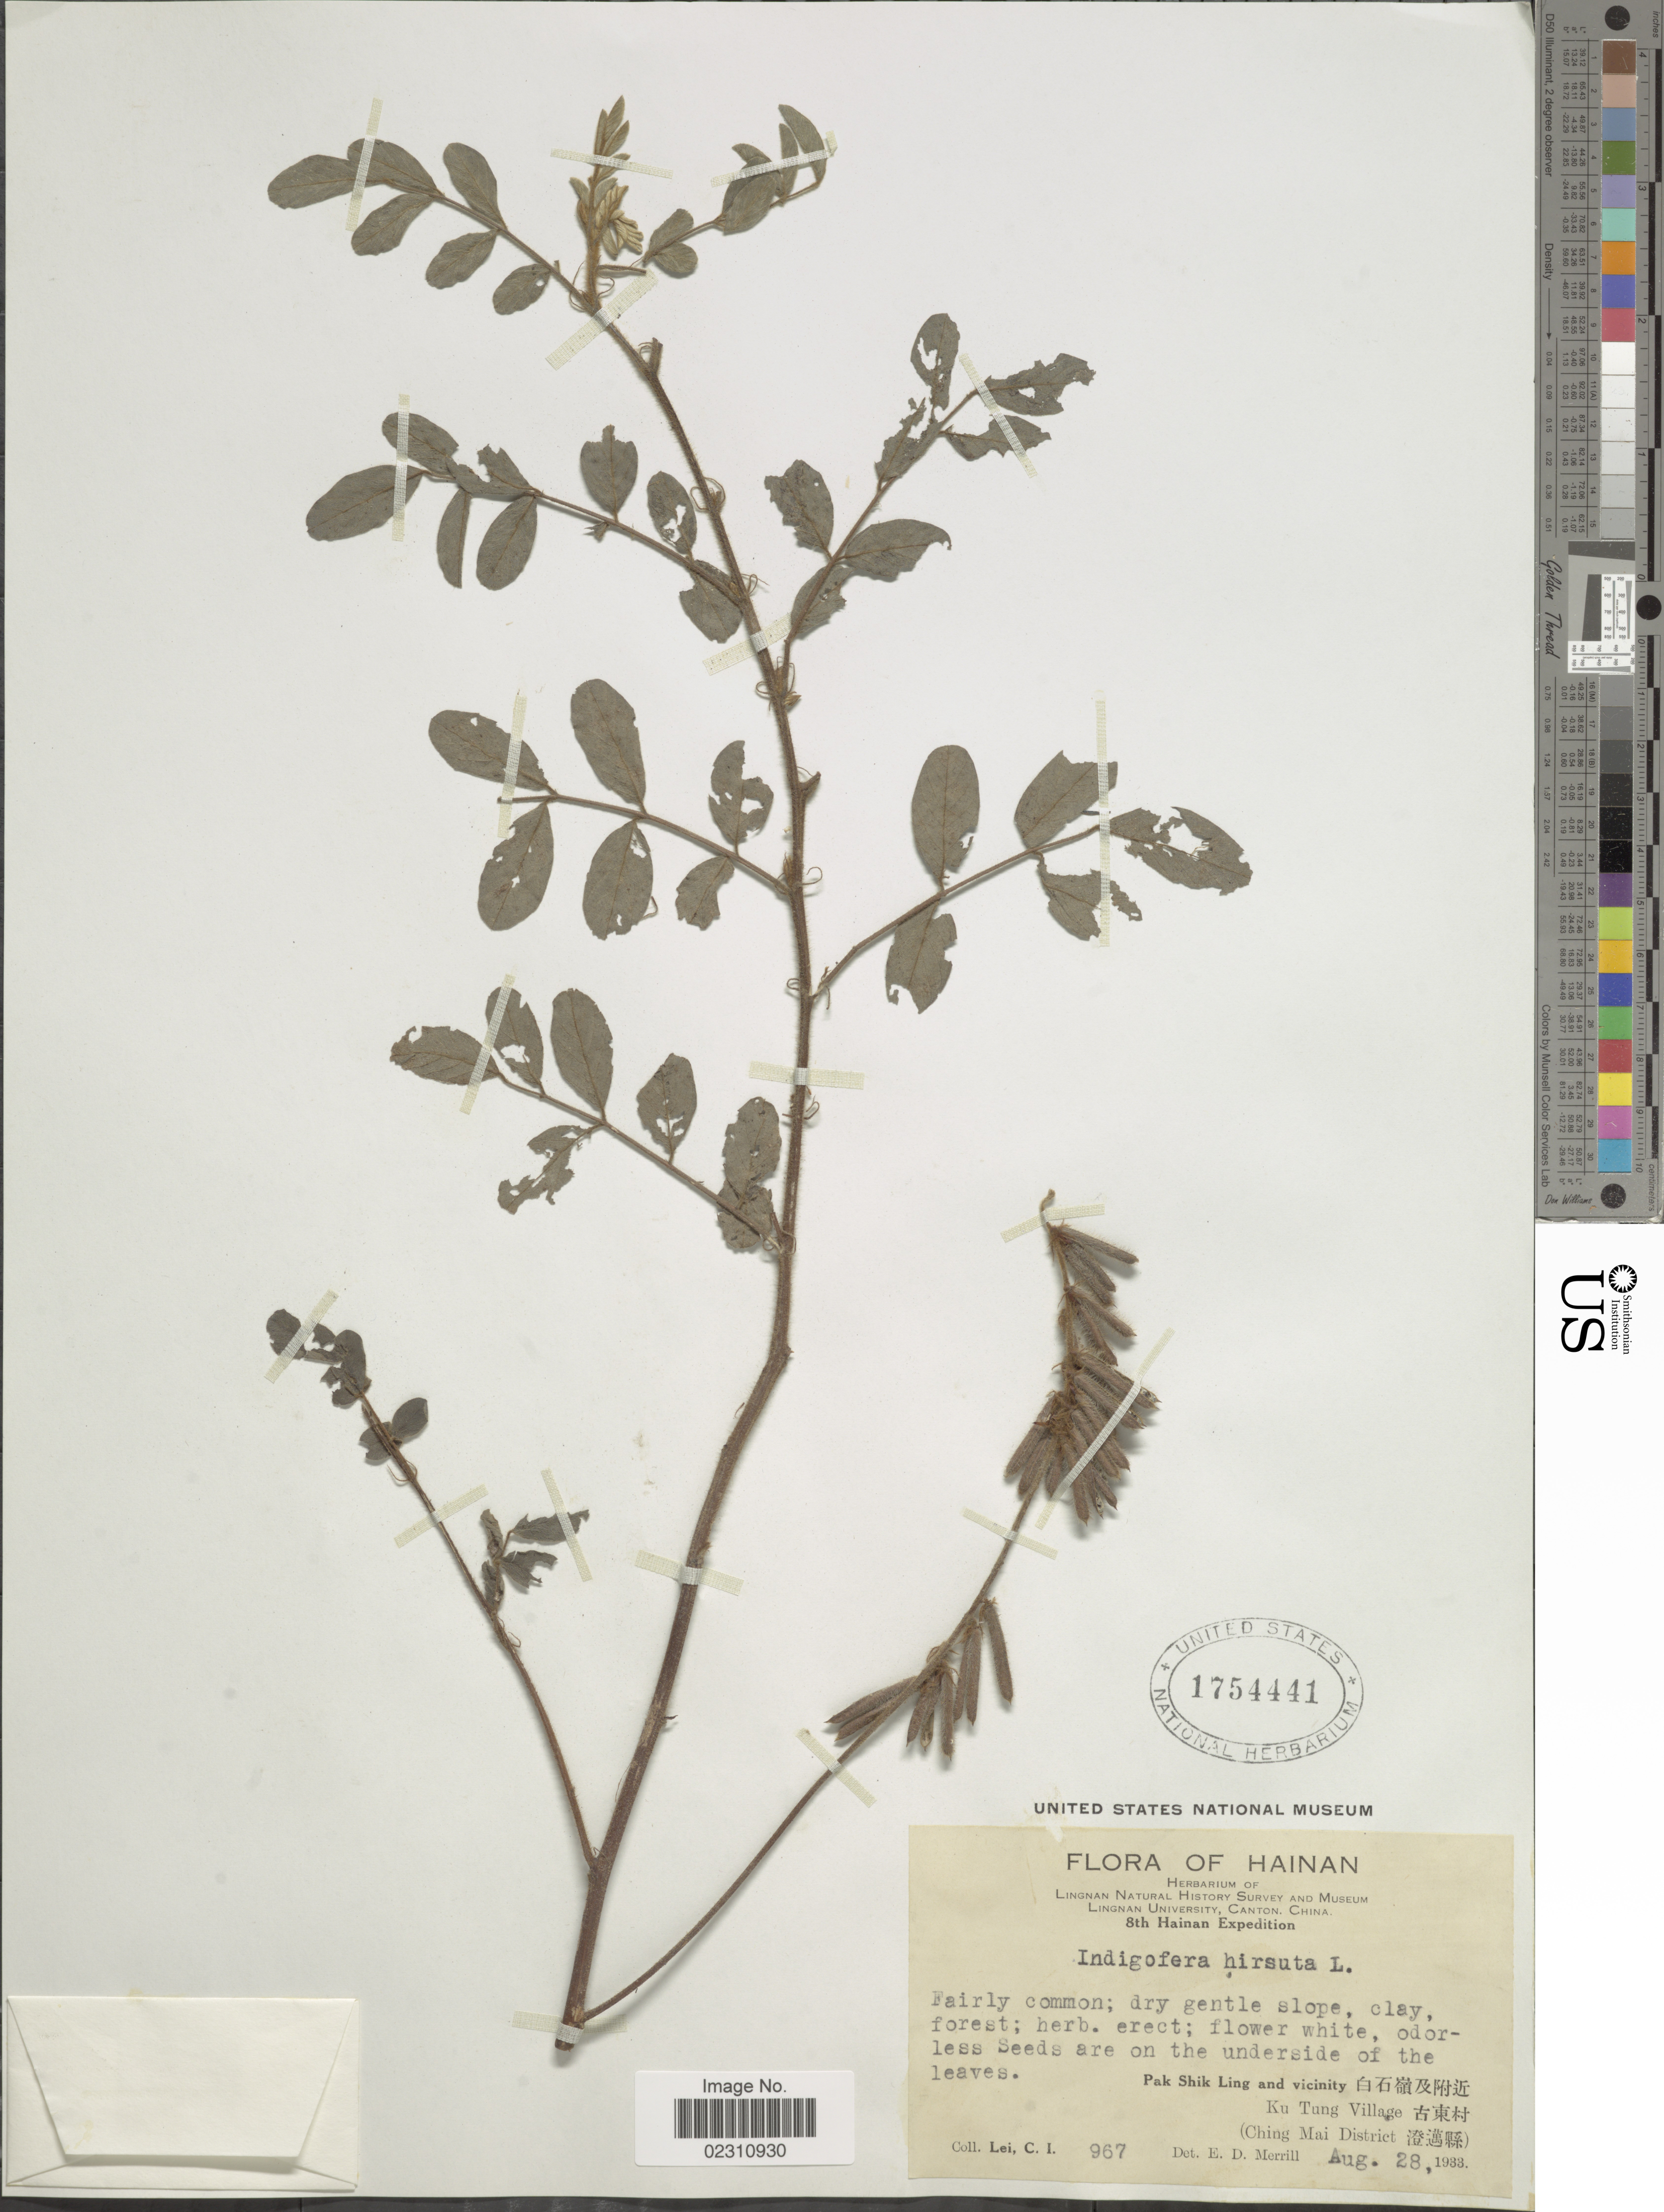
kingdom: Plantae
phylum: Tracheophyta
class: Magnoliopsida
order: Fabales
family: Fabaceae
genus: Indigofera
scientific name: Indigofera hirsuta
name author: L.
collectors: C. I. Lei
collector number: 967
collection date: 1933-08-28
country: China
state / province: Hainan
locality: Hainan, Pak Shik Ling and vicinity X, Ku Tung Village X, (Ching Mai District X).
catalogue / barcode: US 1754441